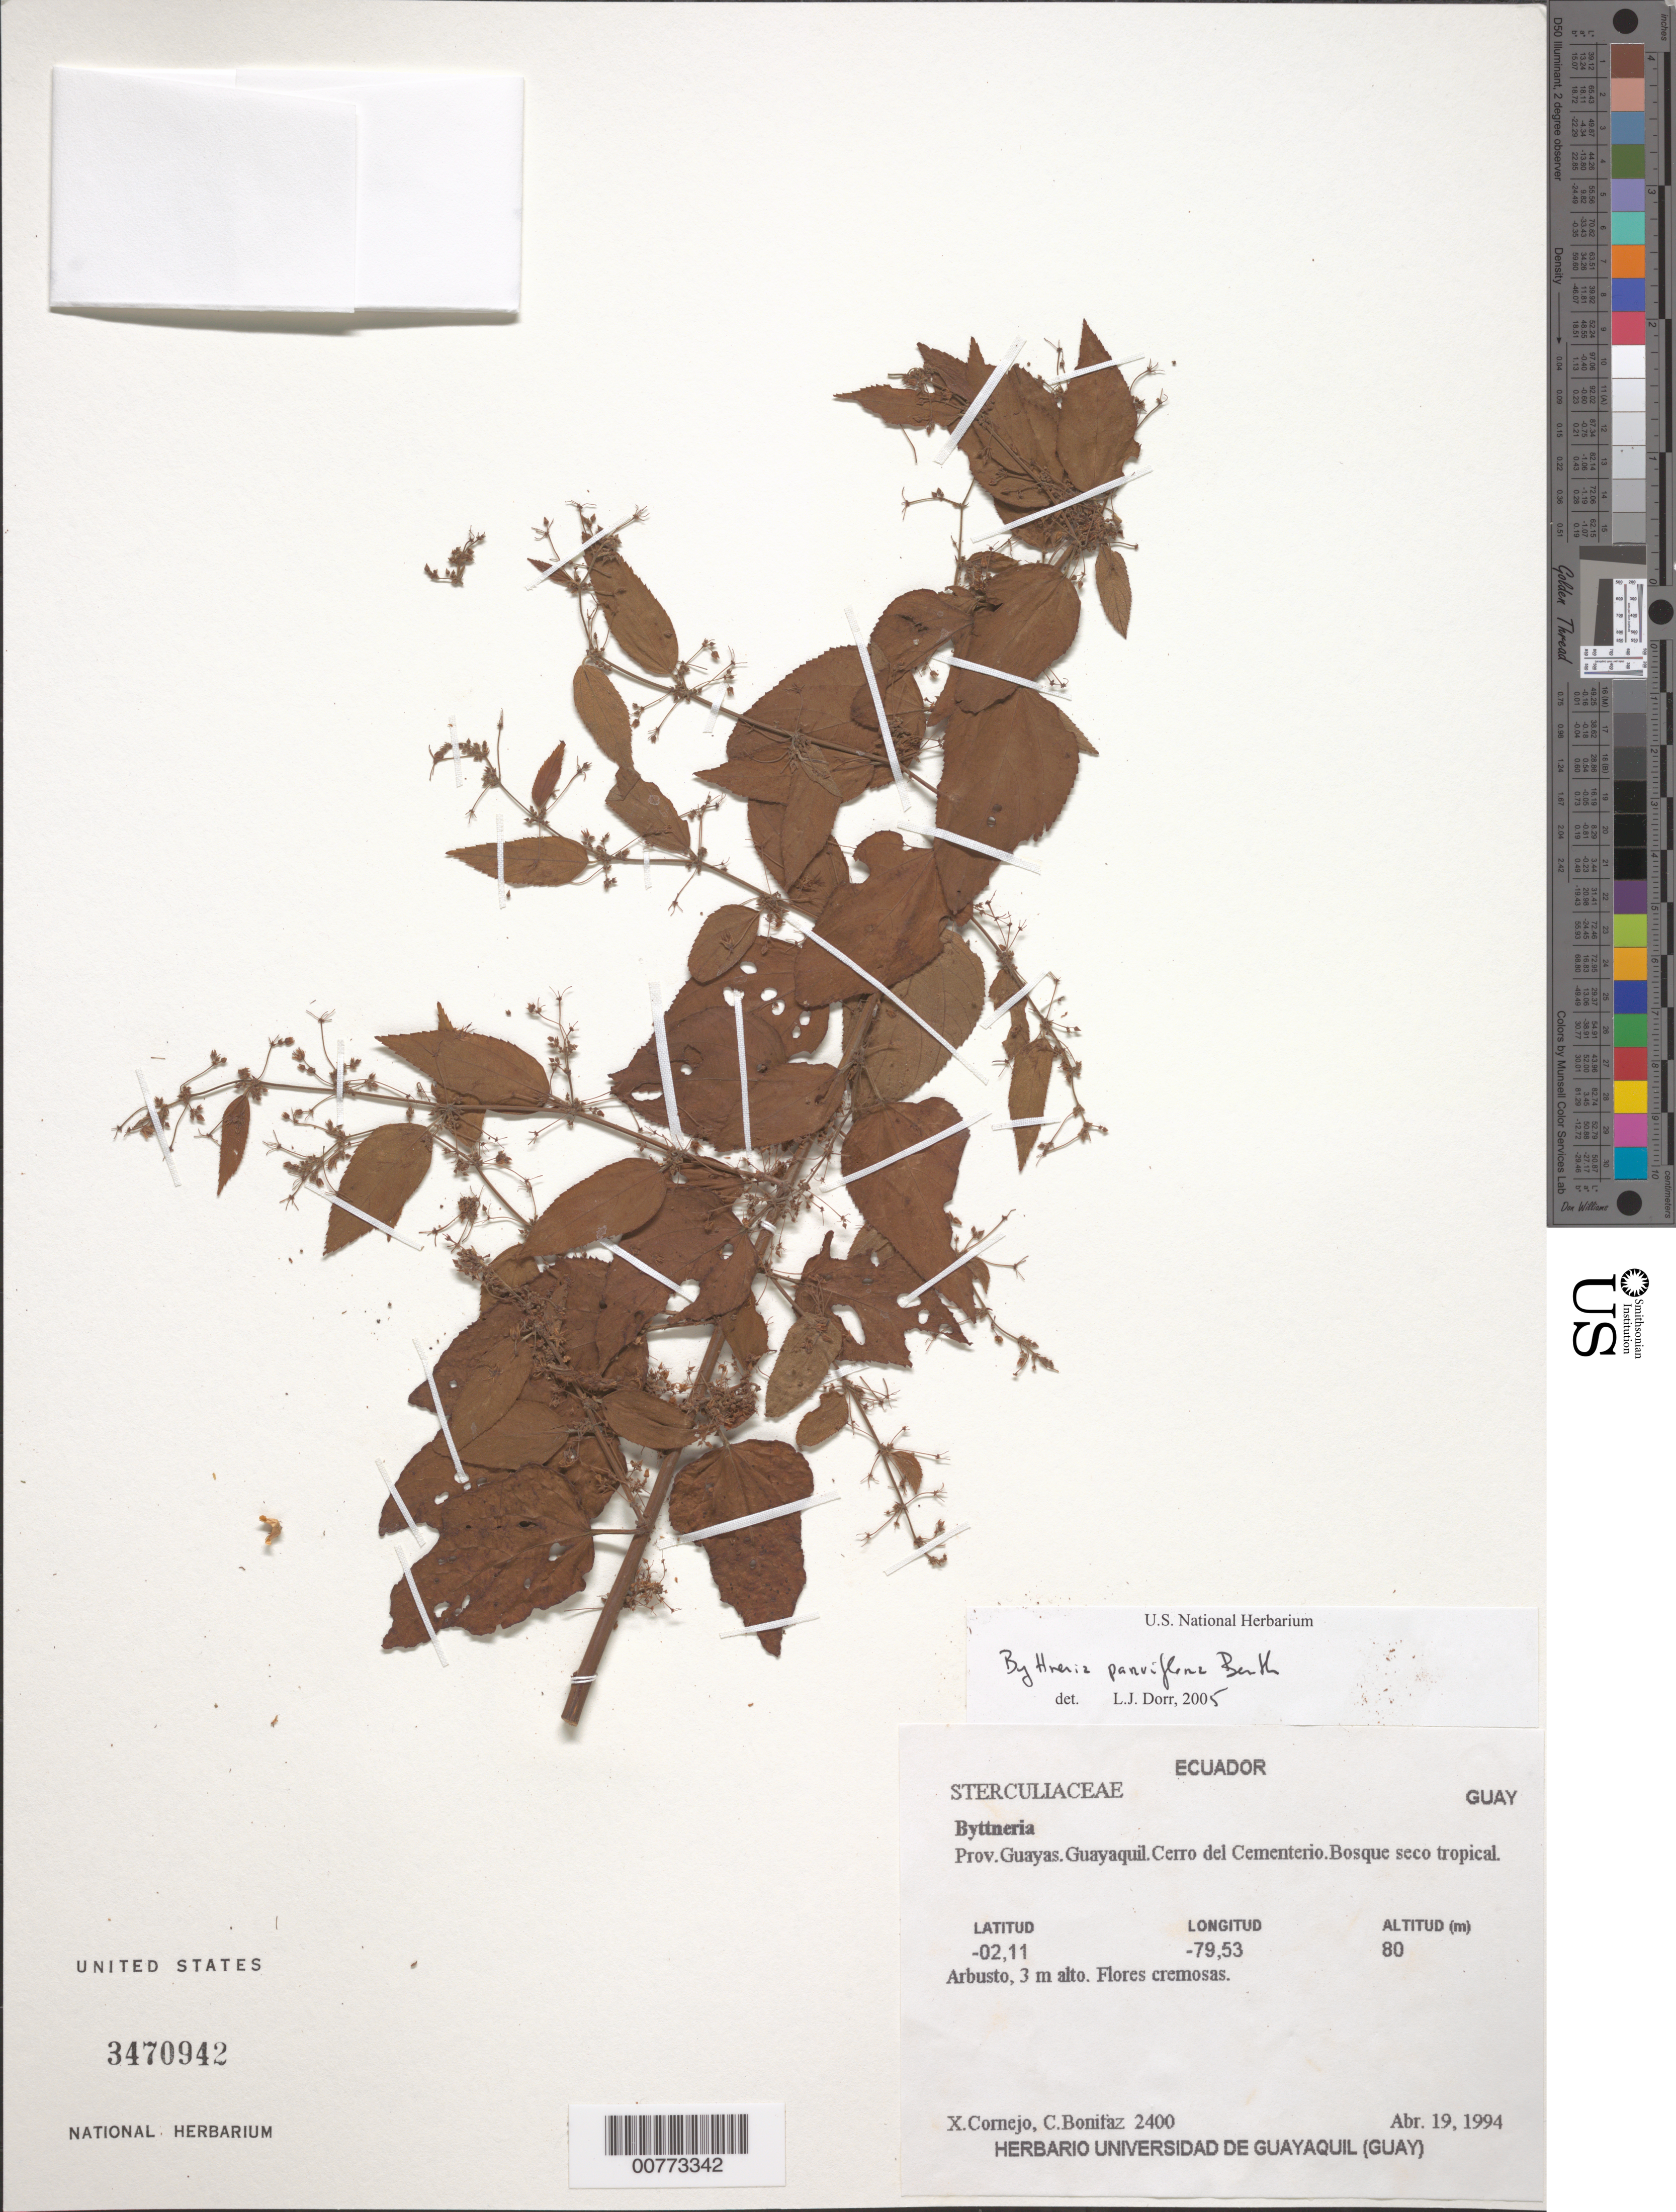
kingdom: Plantae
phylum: Tracheophyta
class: Magnoliopsida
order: Malvales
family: Malvaceae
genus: Byttneria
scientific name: Byttneria parviflora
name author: Benth.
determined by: Dorr, L. J., (BOT), Smithsonian Institution - National Museum of Natural History (UNITED STATES)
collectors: X. F. Cornejo & C. Bonitáz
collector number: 2400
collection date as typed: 19 Apr 1994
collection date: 1994-04-19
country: Ecuador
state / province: Guayas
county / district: Guayaquil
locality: Cerro del Cementerio.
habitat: Bosque seco tropical.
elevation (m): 80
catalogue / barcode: US 3470942